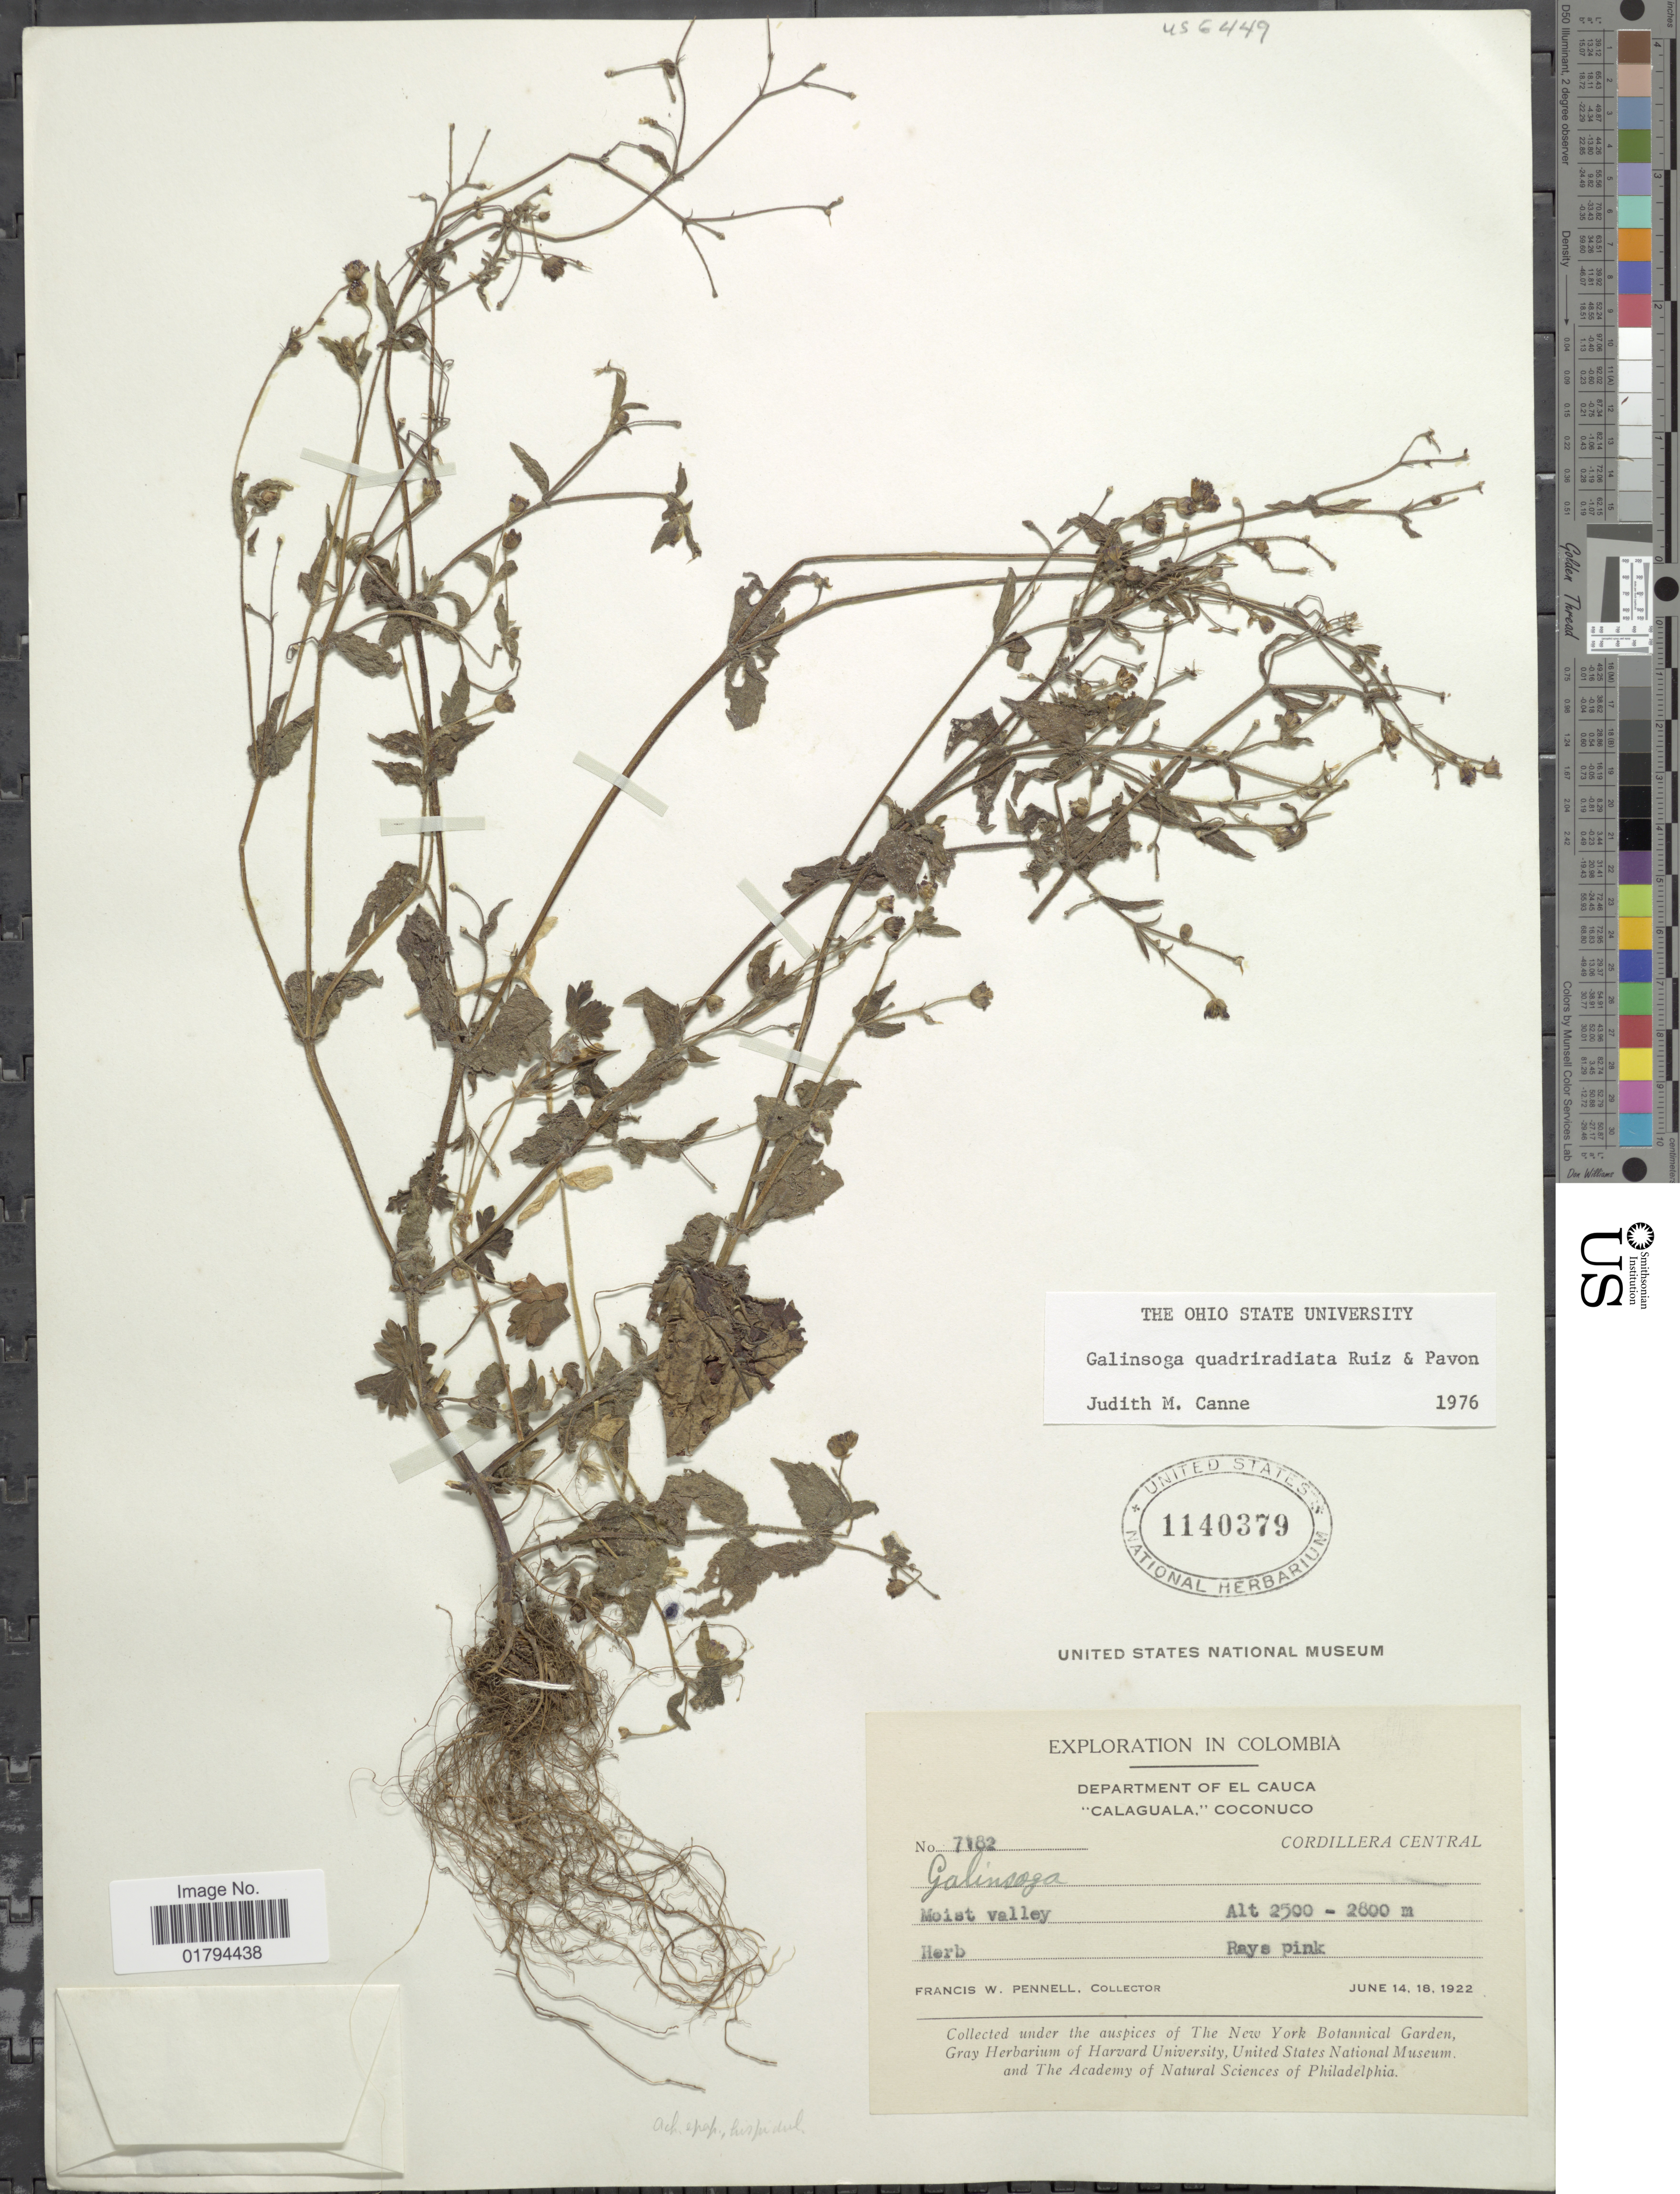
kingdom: Plantae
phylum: Tracheophyta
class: Magnoliopsida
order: Asterales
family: Asteraceae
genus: Galinsoga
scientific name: Galinsoga quadriradiata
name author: Ruiz & Pav.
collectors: F. W. Pennell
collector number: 7182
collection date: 1922-06-14/1922-06-18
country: Colombia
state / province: Cauca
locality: Calaguala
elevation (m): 2500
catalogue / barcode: US 1140379